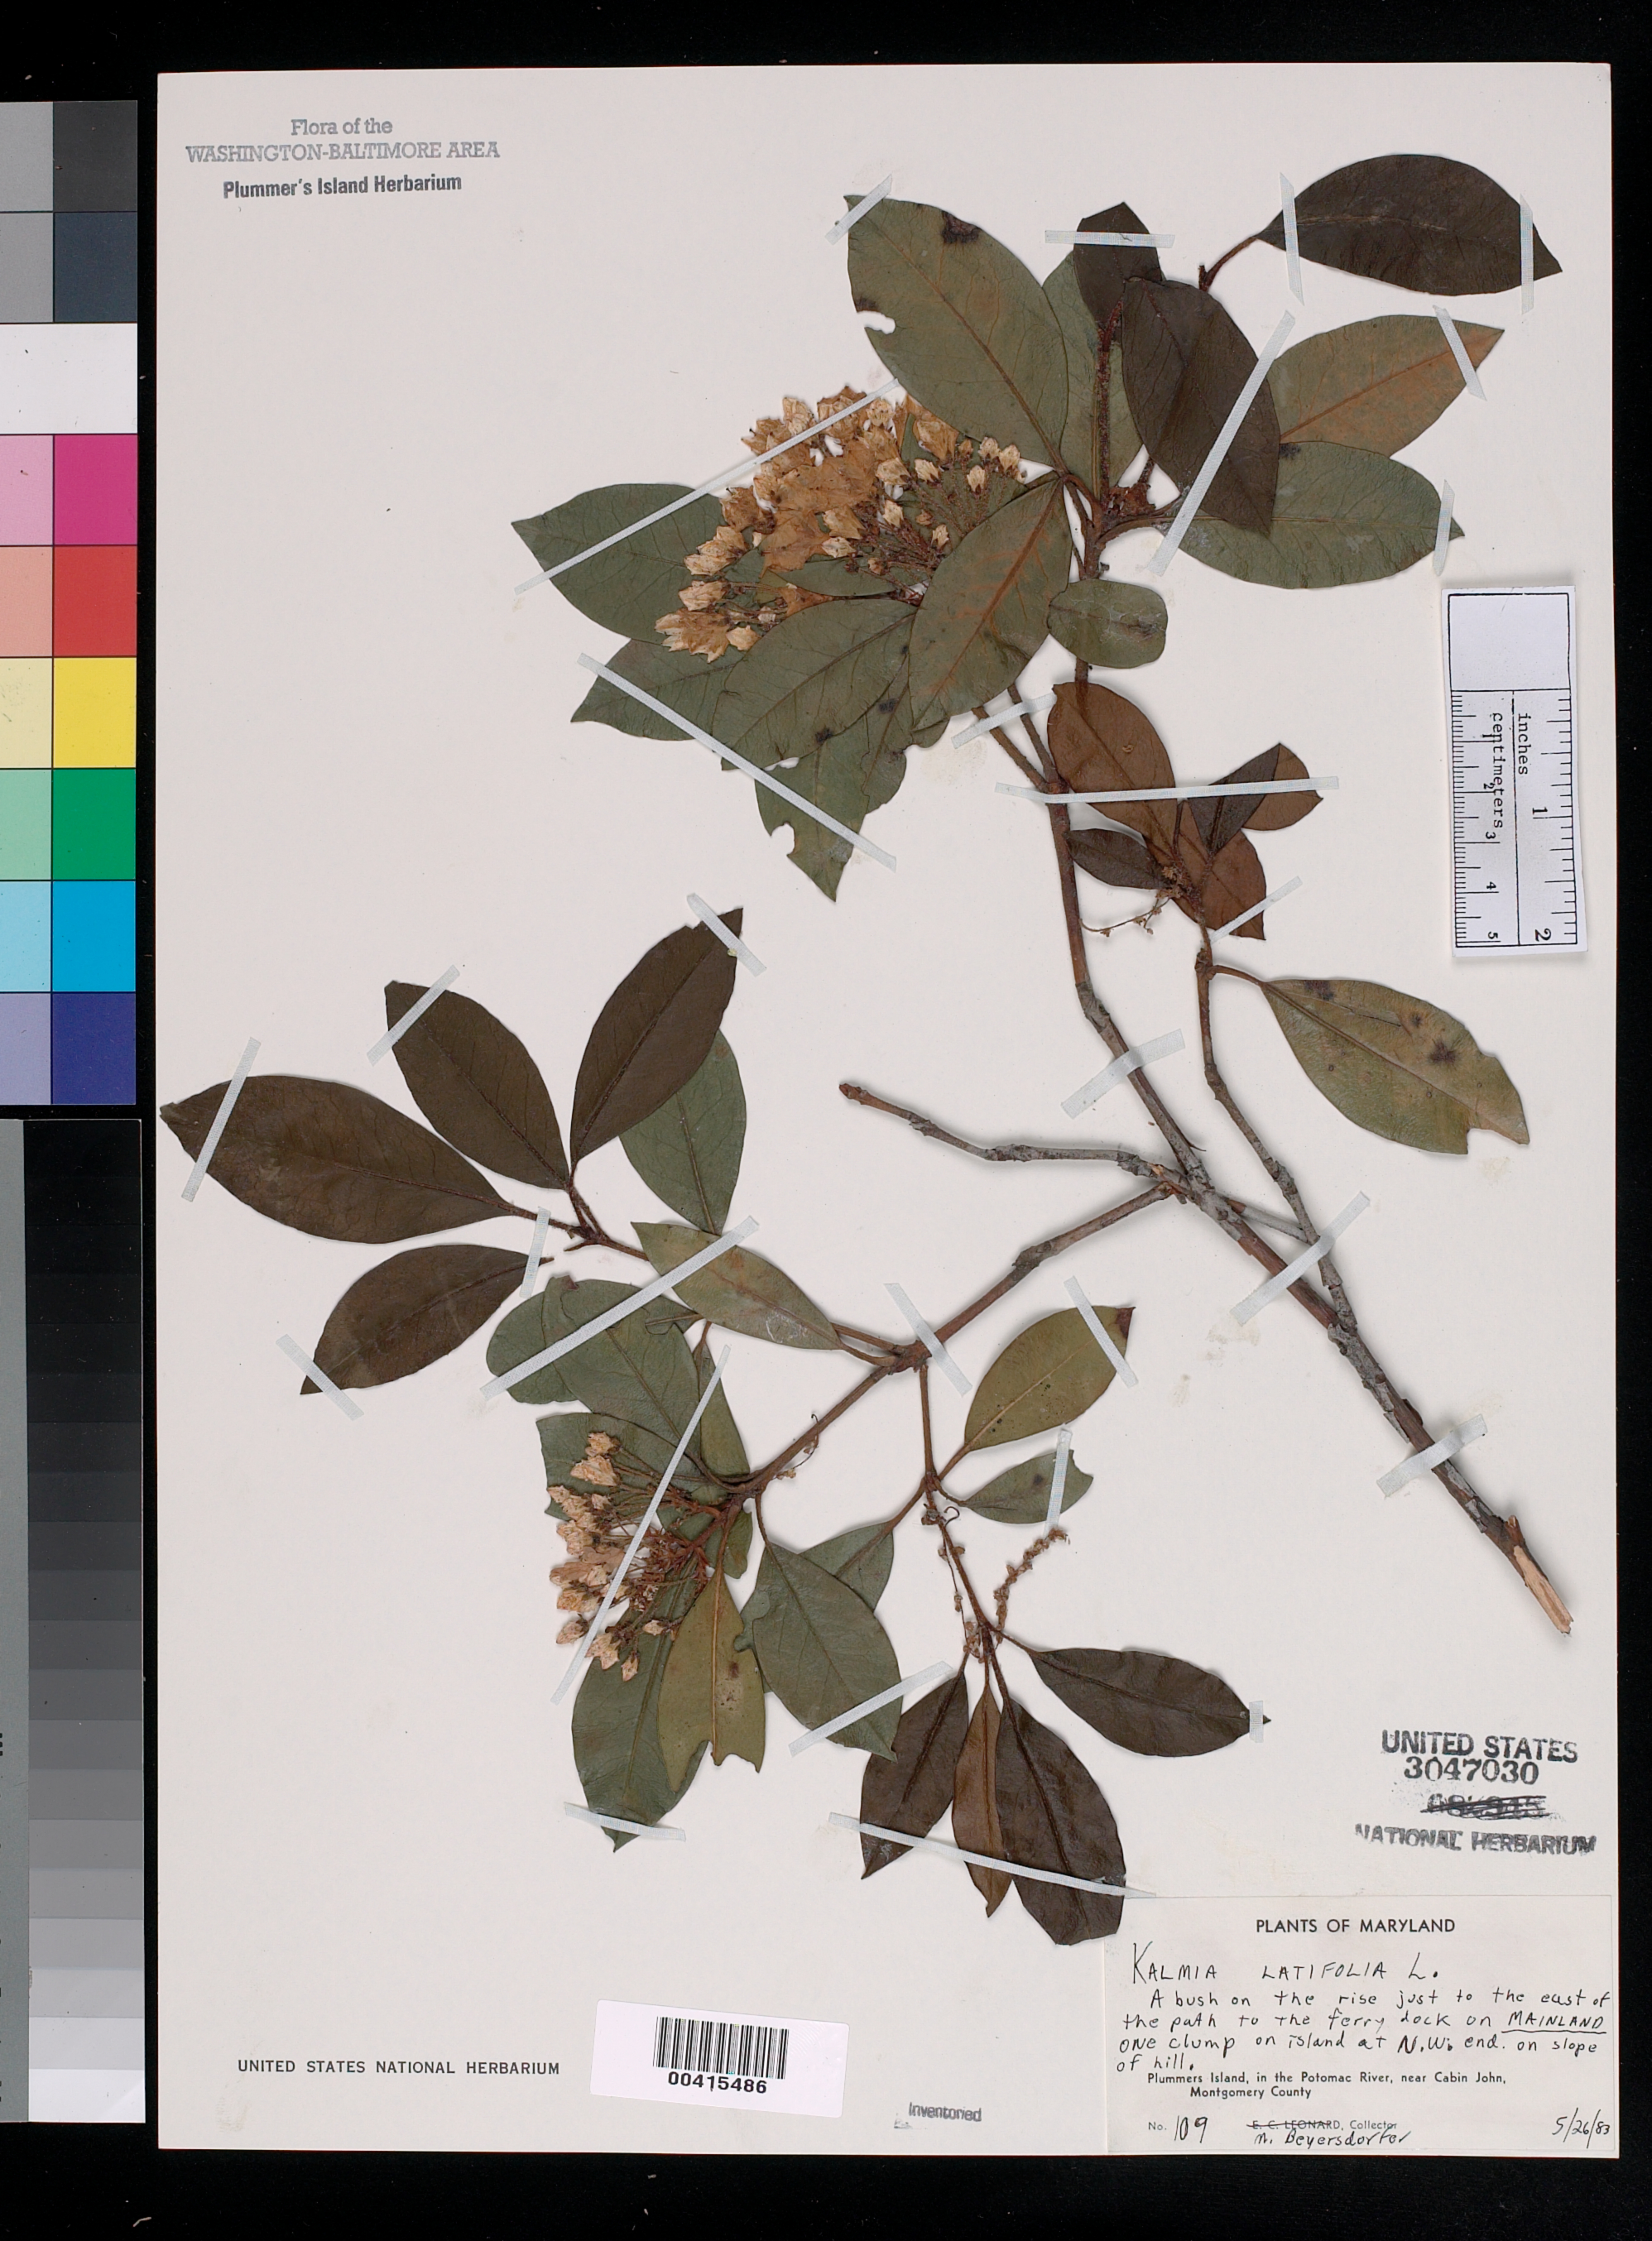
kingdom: Plantae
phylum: Tracheophyta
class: Magnoliopsida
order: Ericales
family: Ericaceae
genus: Kalmia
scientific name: Kalmia latifolia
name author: L.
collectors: M. Beyersdorfer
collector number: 109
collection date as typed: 26 May 1983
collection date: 1983-05-26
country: United States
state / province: Maryland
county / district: Montgomery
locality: Plummer's Island; Mainland, on rise just to the east of the path to the Ferry Dock C. & O. Canal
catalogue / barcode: US 3047030